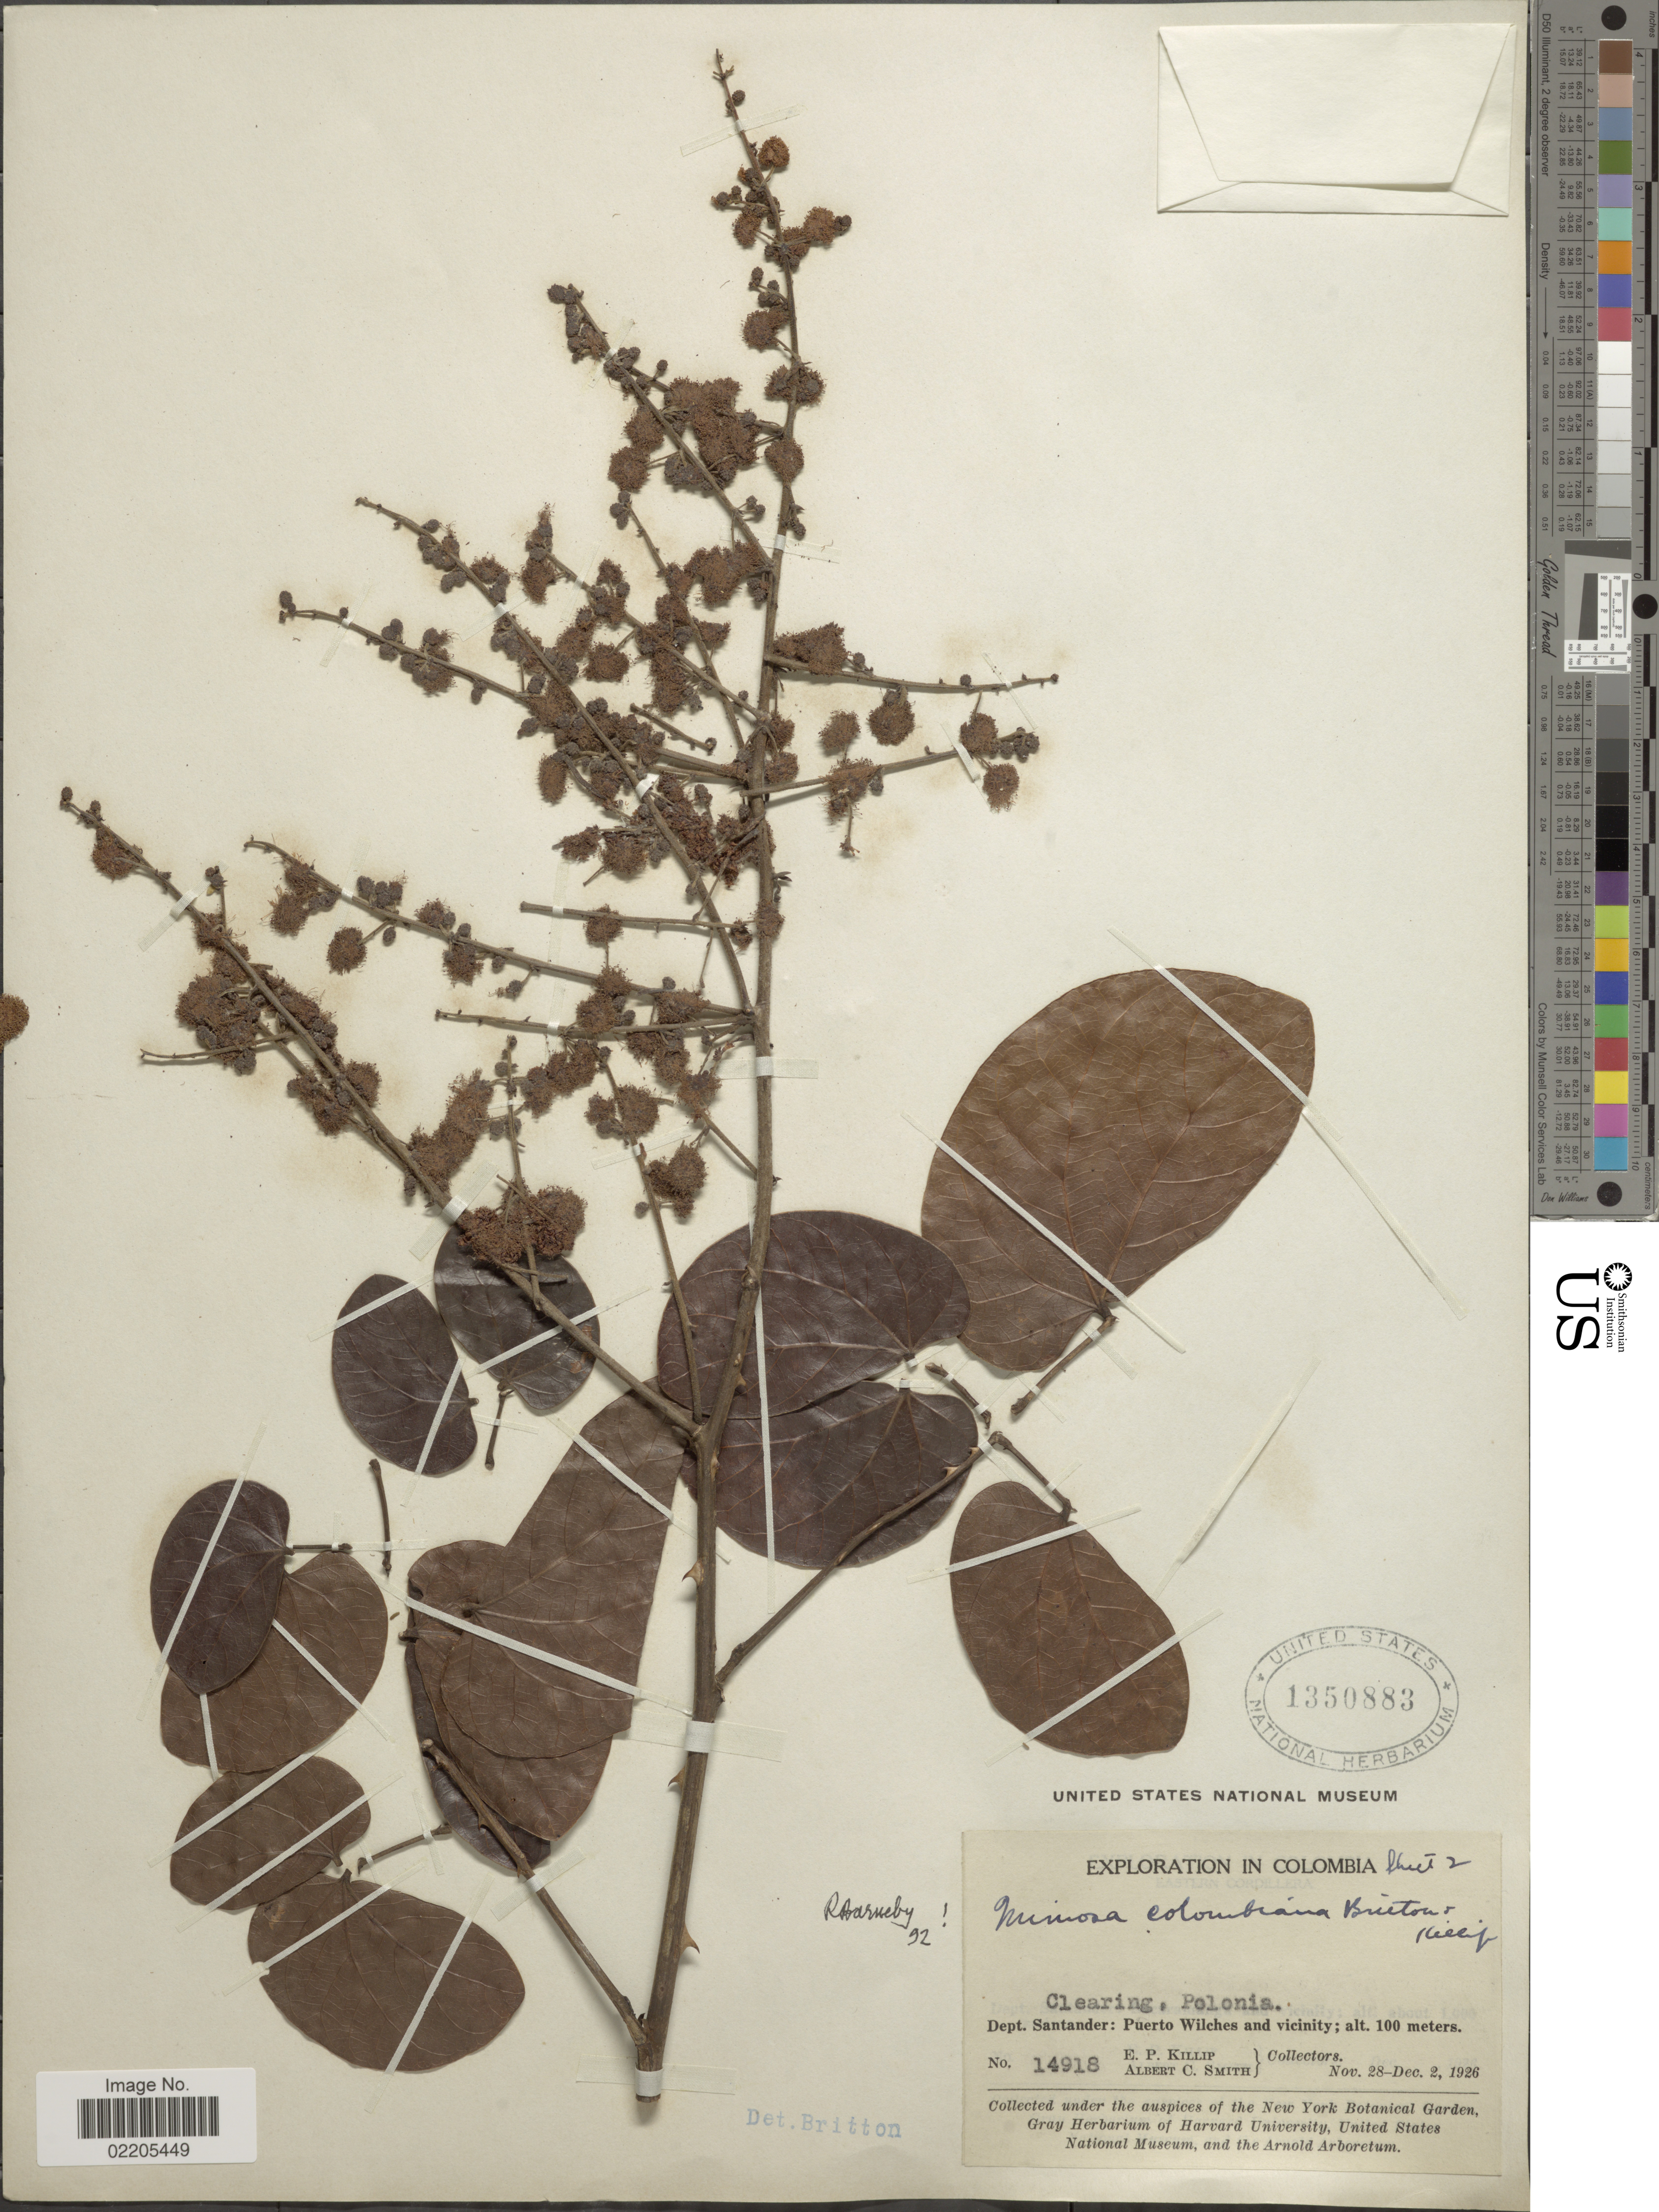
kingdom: Plantae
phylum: Tracheophyta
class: Magnoliopsida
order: Fabales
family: Fabaceae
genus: Mimosa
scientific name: Mimosa colombiana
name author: Britton & Killip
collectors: E. P. Killip & A. C. Smith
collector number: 14918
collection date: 1926-11-28/1926-12-02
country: Colombia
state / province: Santander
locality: Puerto Wilches and vicinity, clearing, Polonia.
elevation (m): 100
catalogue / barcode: US 1350883